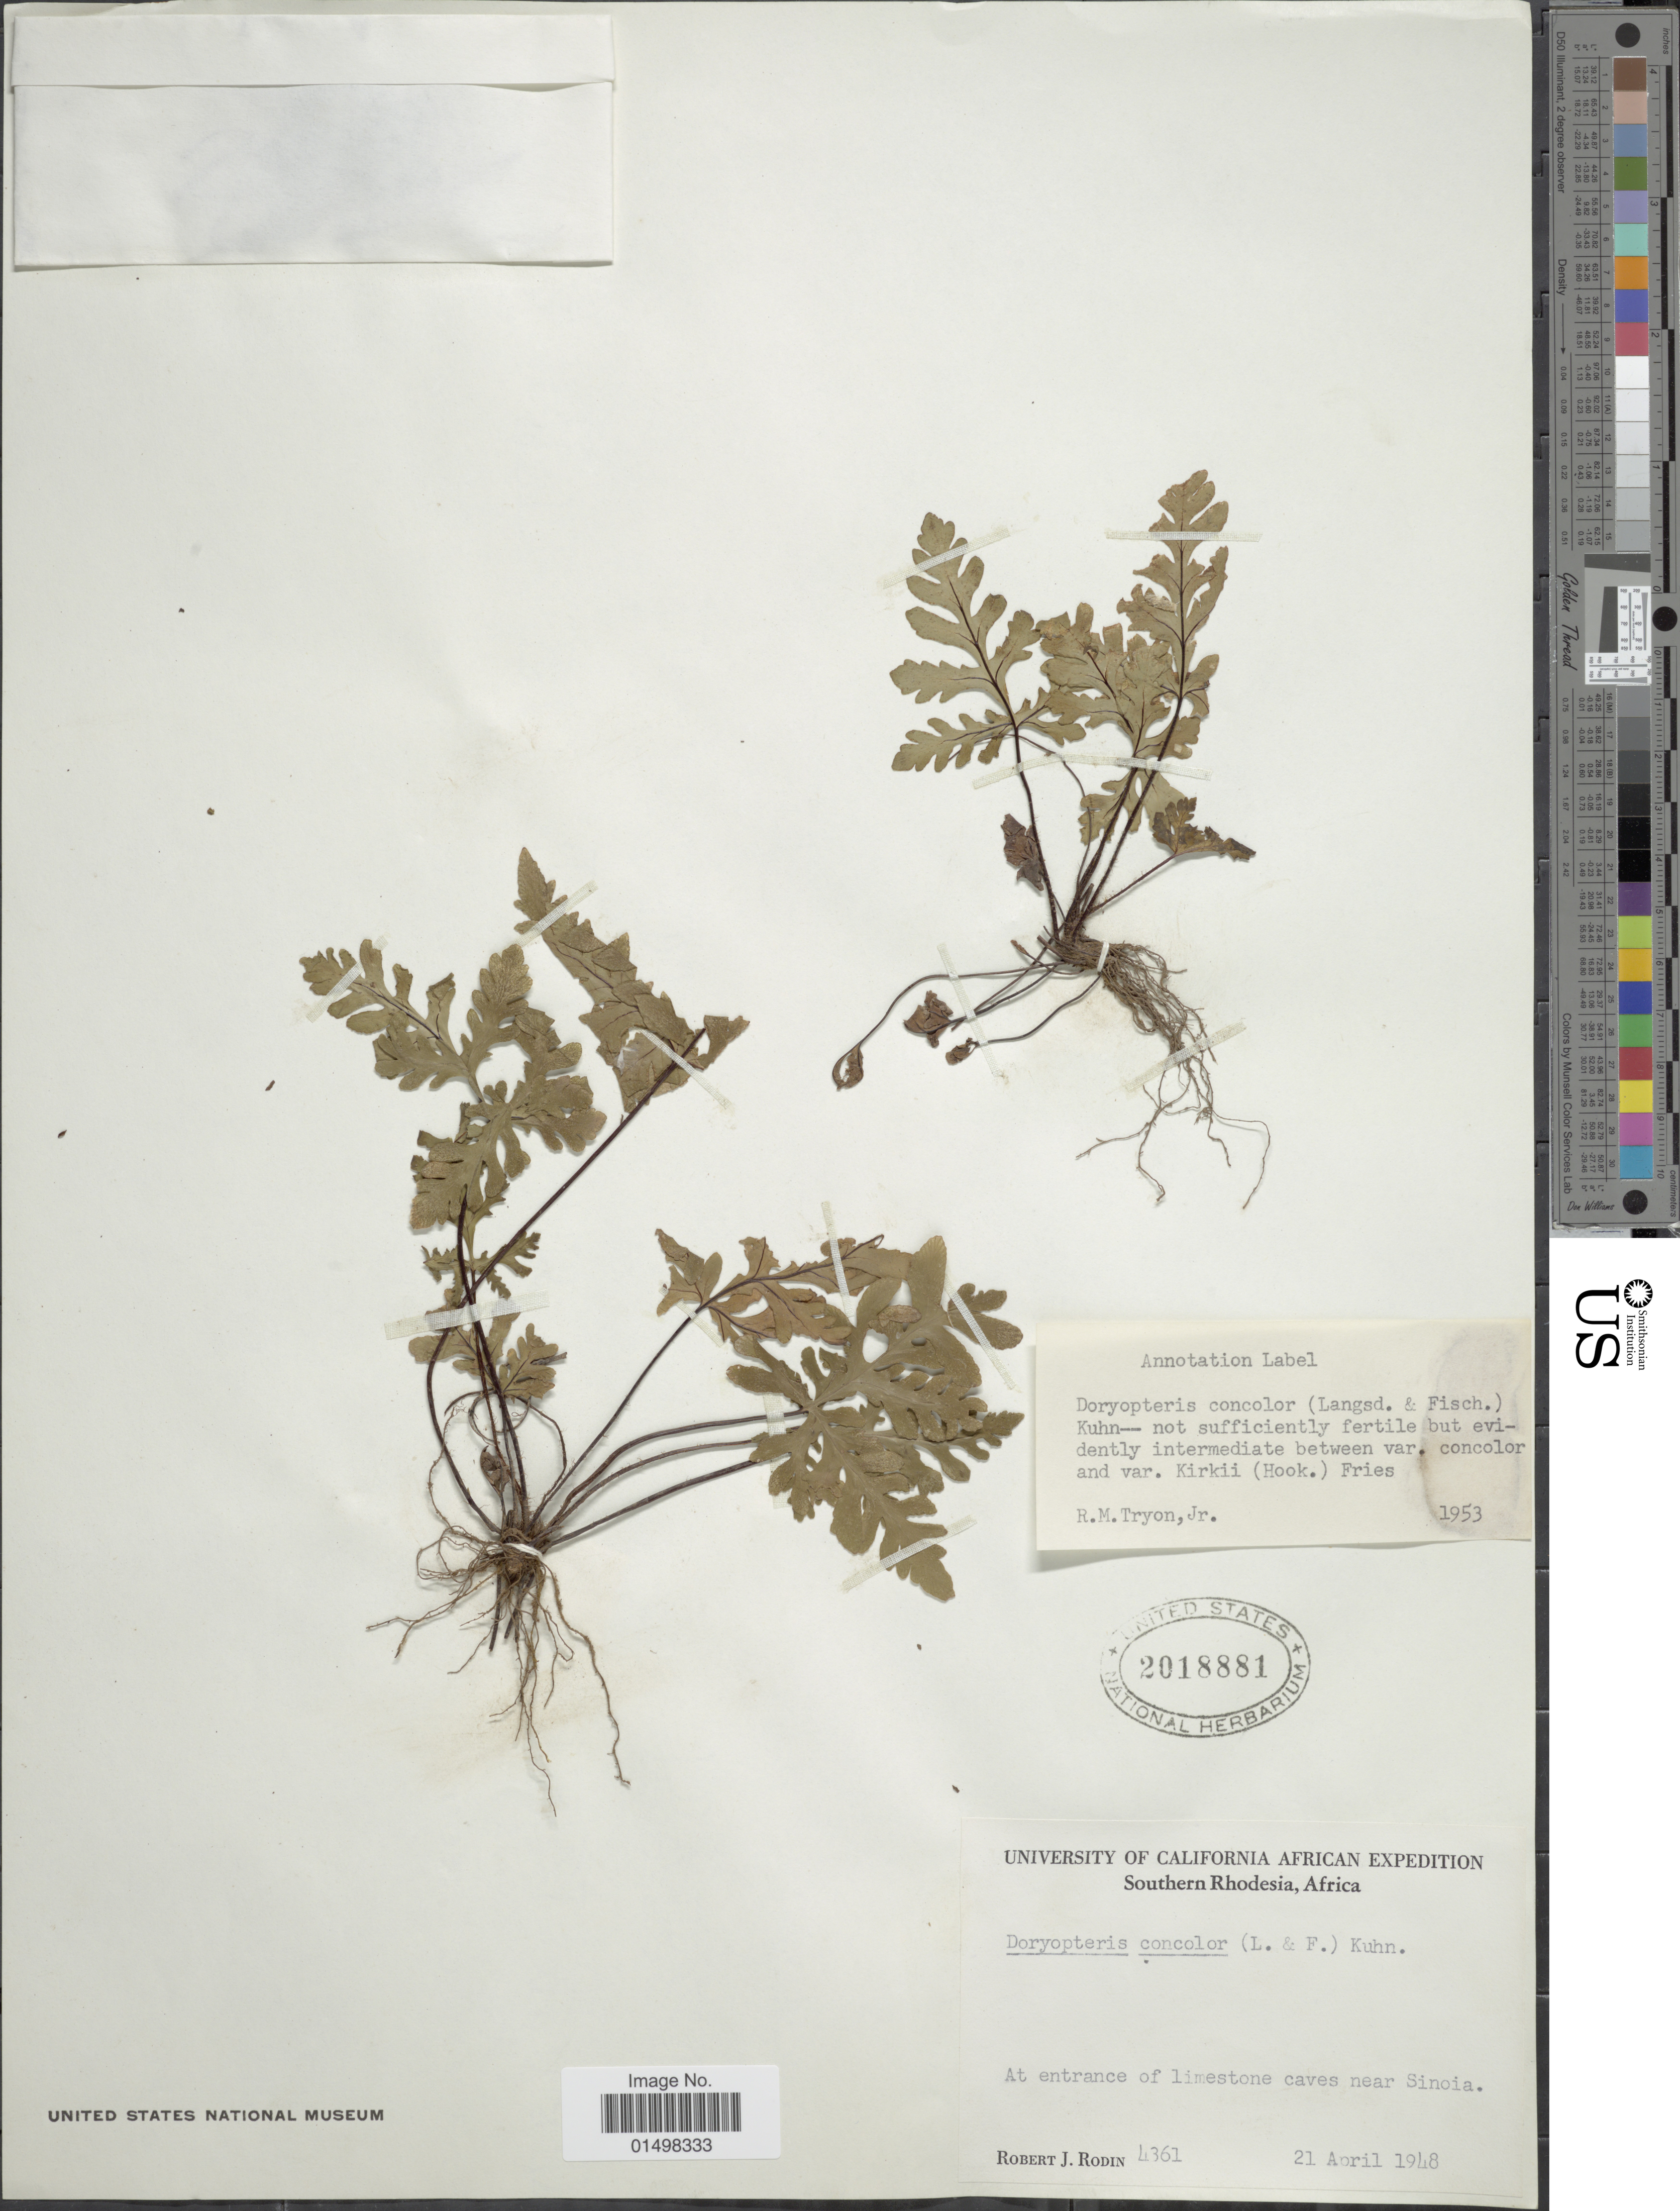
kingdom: Plantae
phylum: Tracheophyta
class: Polypodiopsida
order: Polypodiales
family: Pteridaceae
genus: Doryopteris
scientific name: Doryopteris concolor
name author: (Langsd. & Fisch.) Kuhn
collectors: R. J. Rodin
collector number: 4361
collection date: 1948-04-21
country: Zimbabwe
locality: Southern Rhodesia. At entrance of limestone caves near Sinoia.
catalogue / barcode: US 2018881